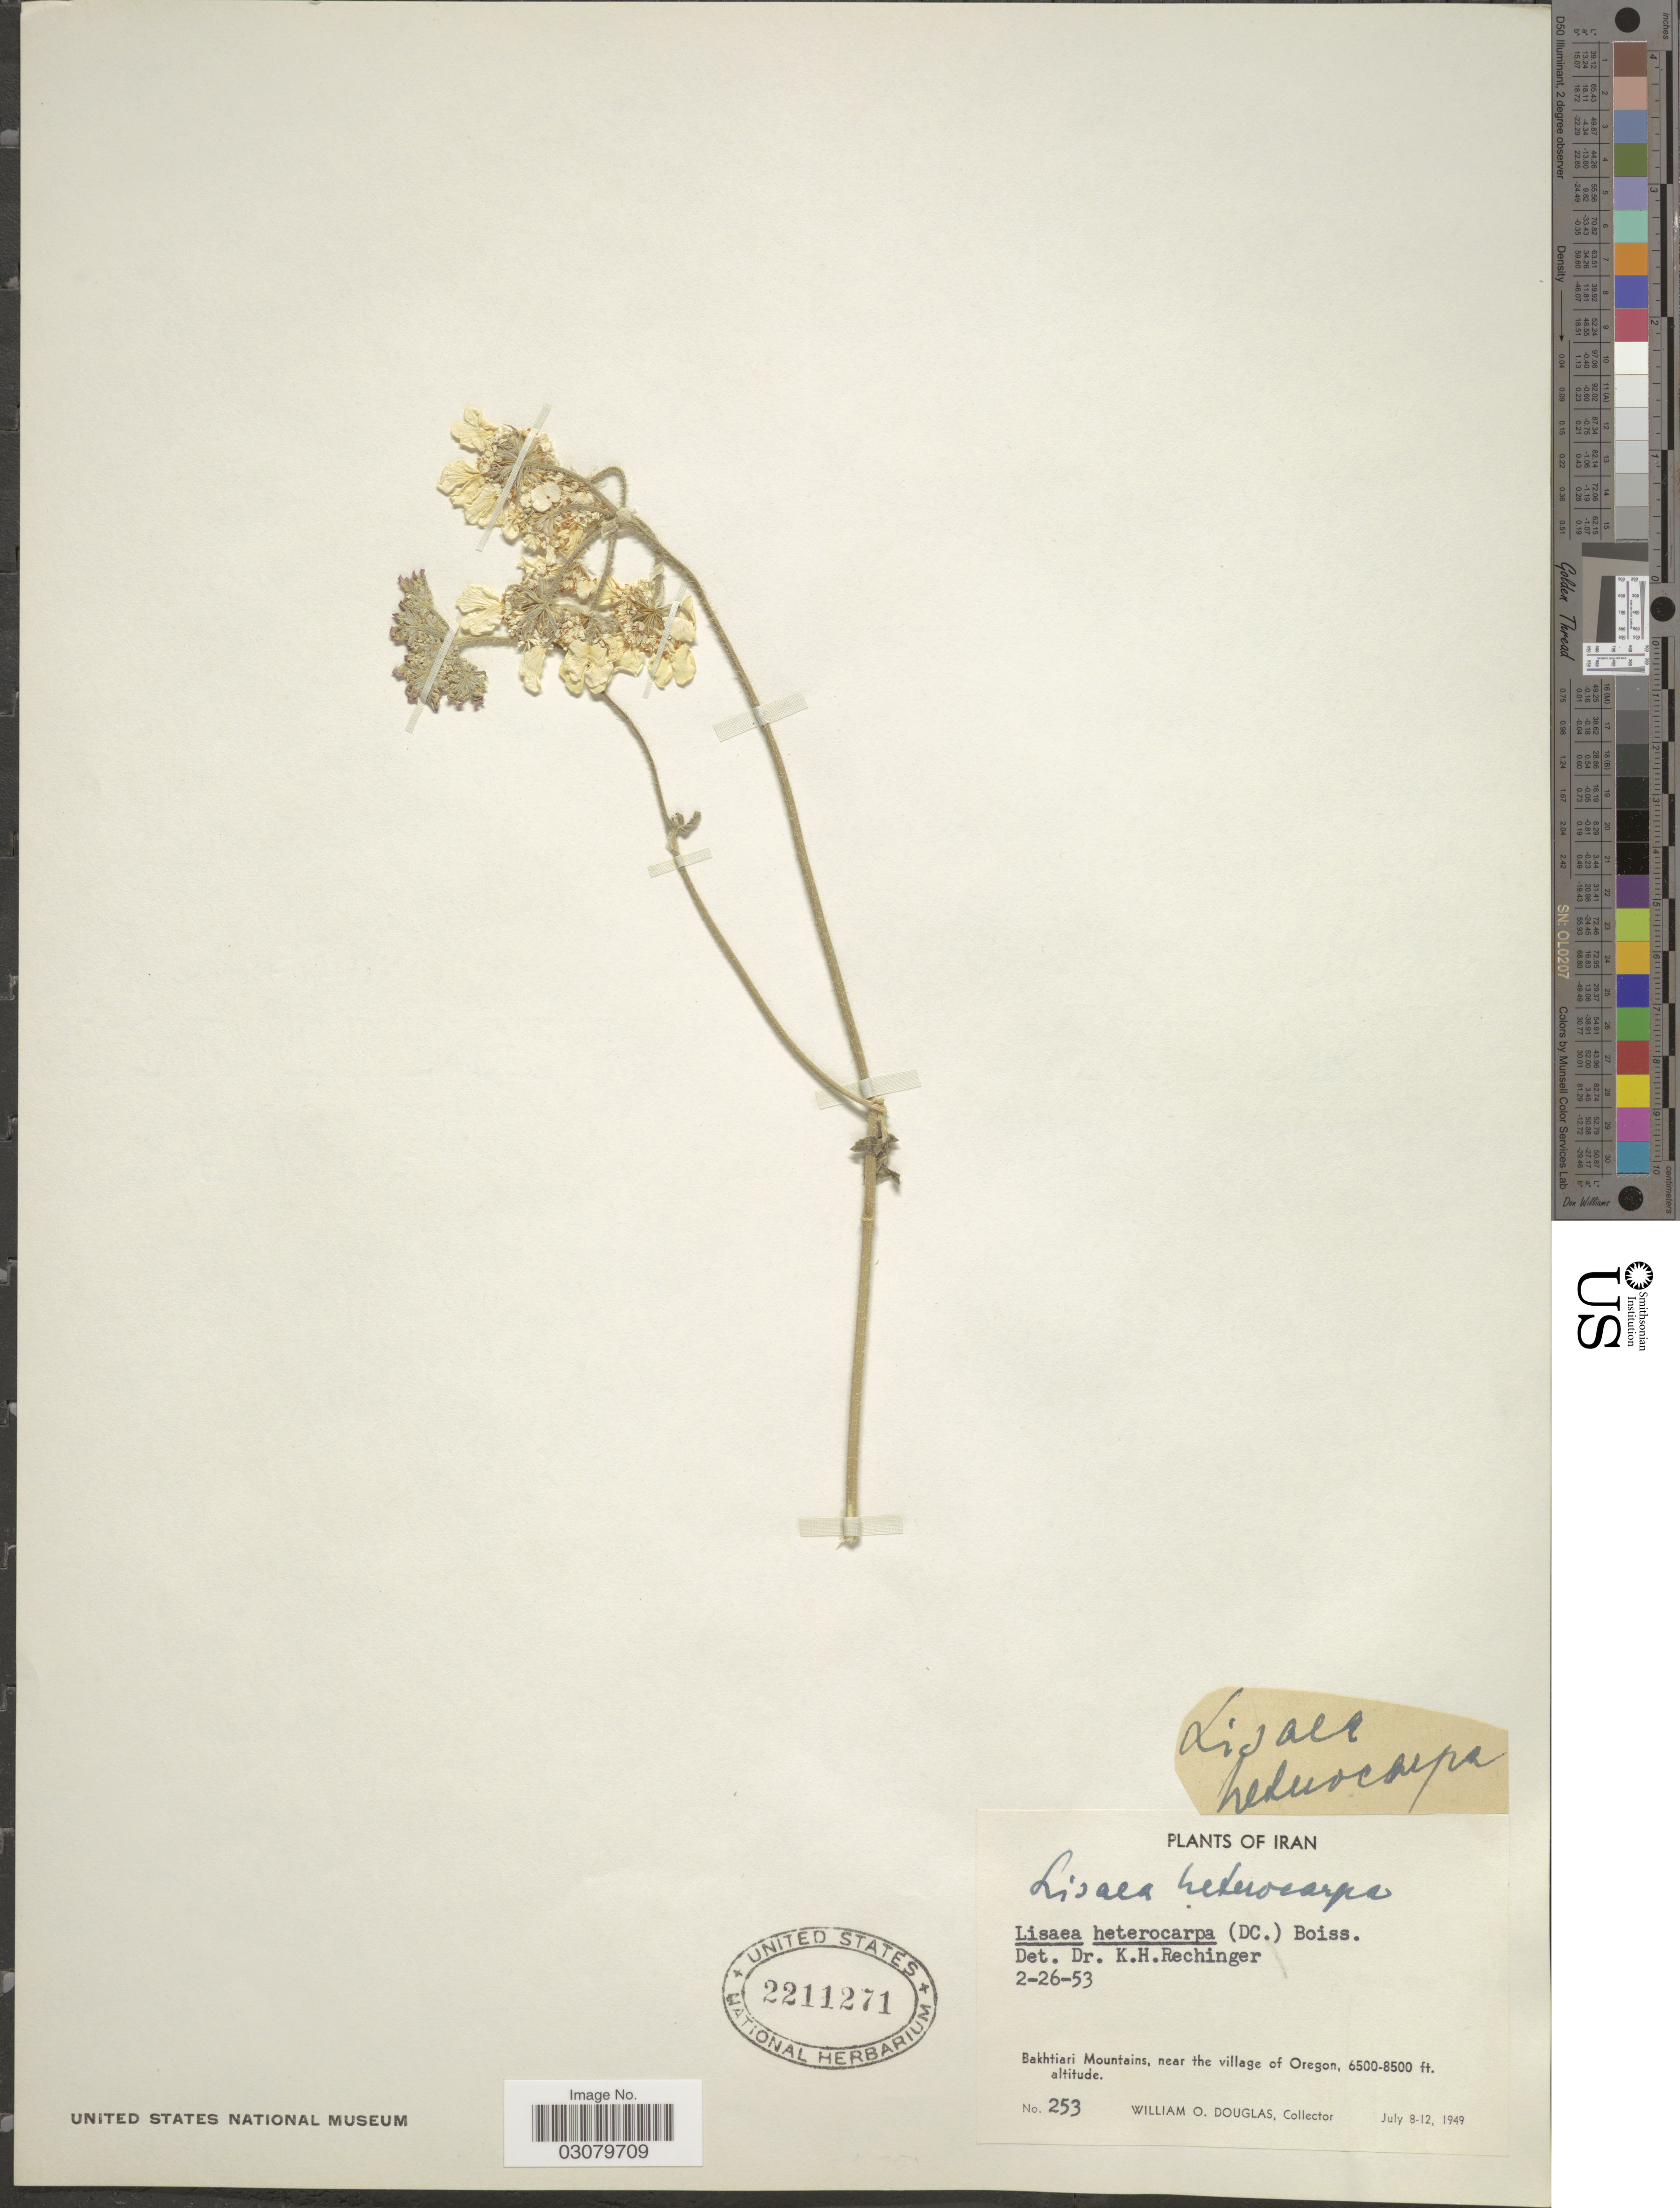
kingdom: Plantae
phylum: Tracheophyta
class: Magnoliopsida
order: Apiales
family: Apiaceae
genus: Lisaea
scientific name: Lisaea heterocarpa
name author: Boiss.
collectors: W. Douglas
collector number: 253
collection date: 1949-07-08/1949-07-12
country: Iran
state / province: Chahar Mahaal and Bakhtiari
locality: Bakhtiari Mountains, near the village of Oregon.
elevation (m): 1981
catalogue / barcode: US 2211271